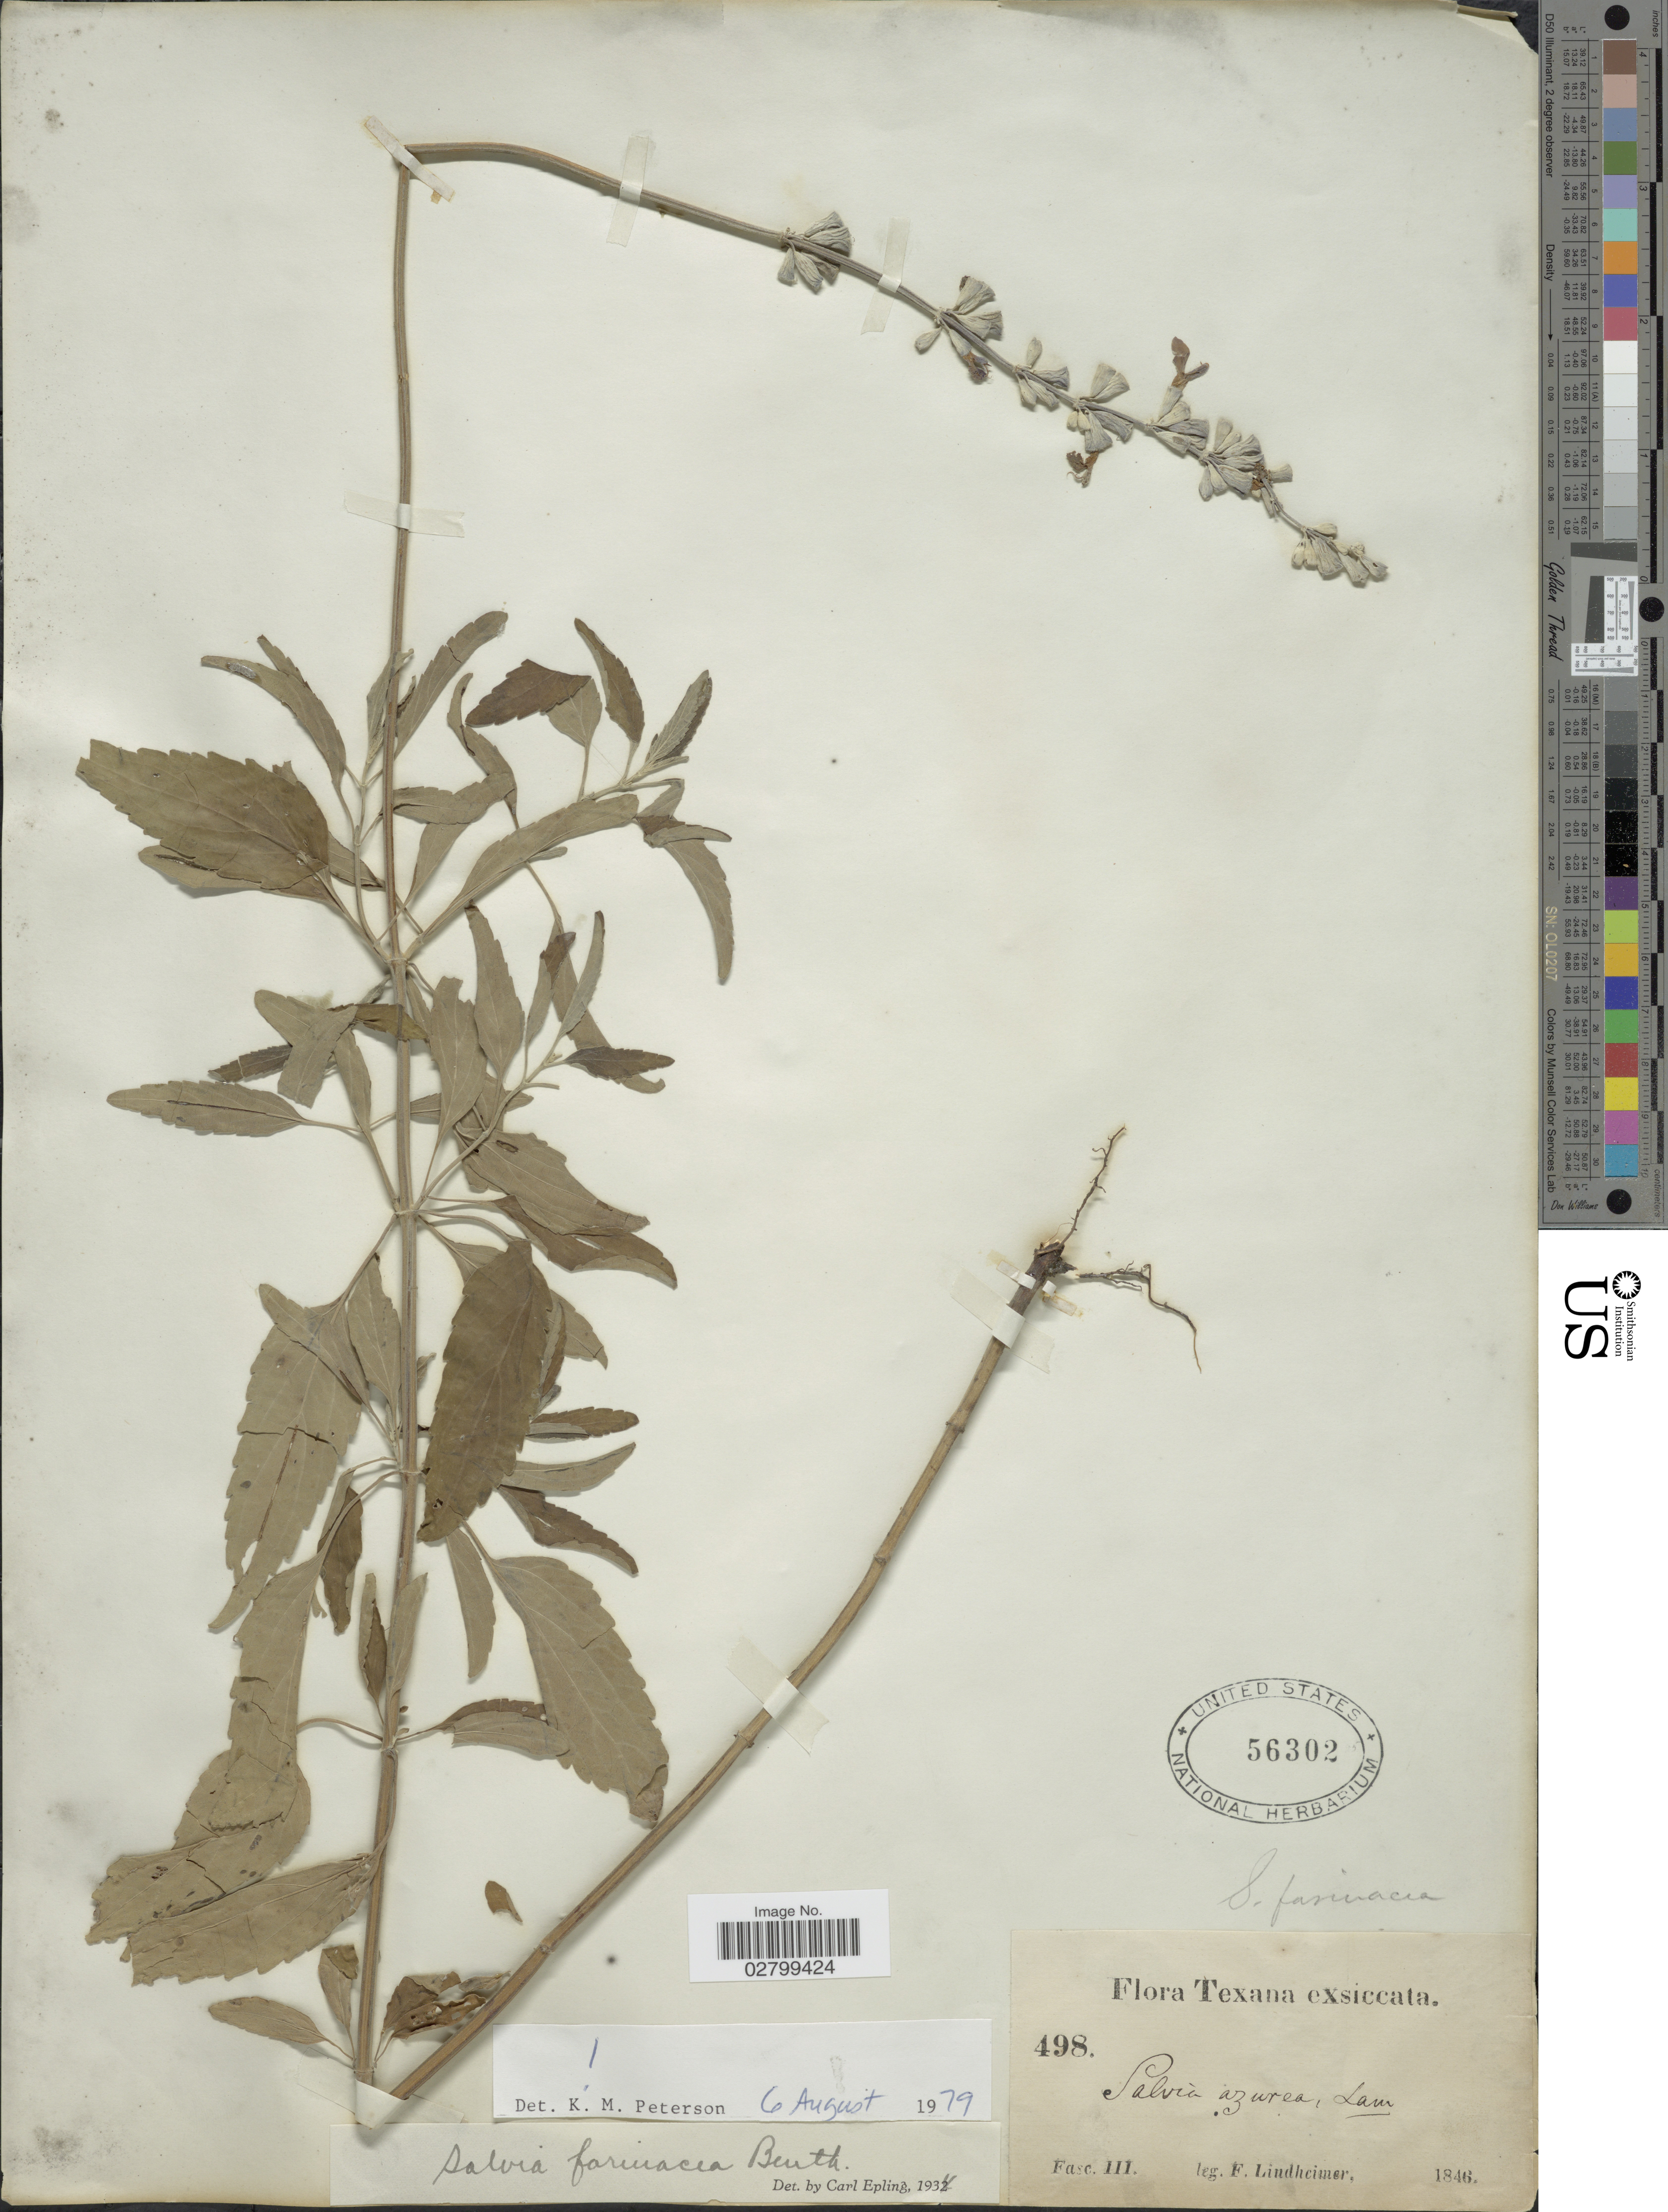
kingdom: Plantae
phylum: Tracheophyta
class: Magnoliopsida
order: Lamiales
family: Lamiaceae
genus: Salvia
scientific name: Salvia farinacea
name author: Benth.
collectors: F. Lindheimer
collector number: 498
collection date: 1846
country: United States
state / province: Texas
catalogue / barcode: US 56302